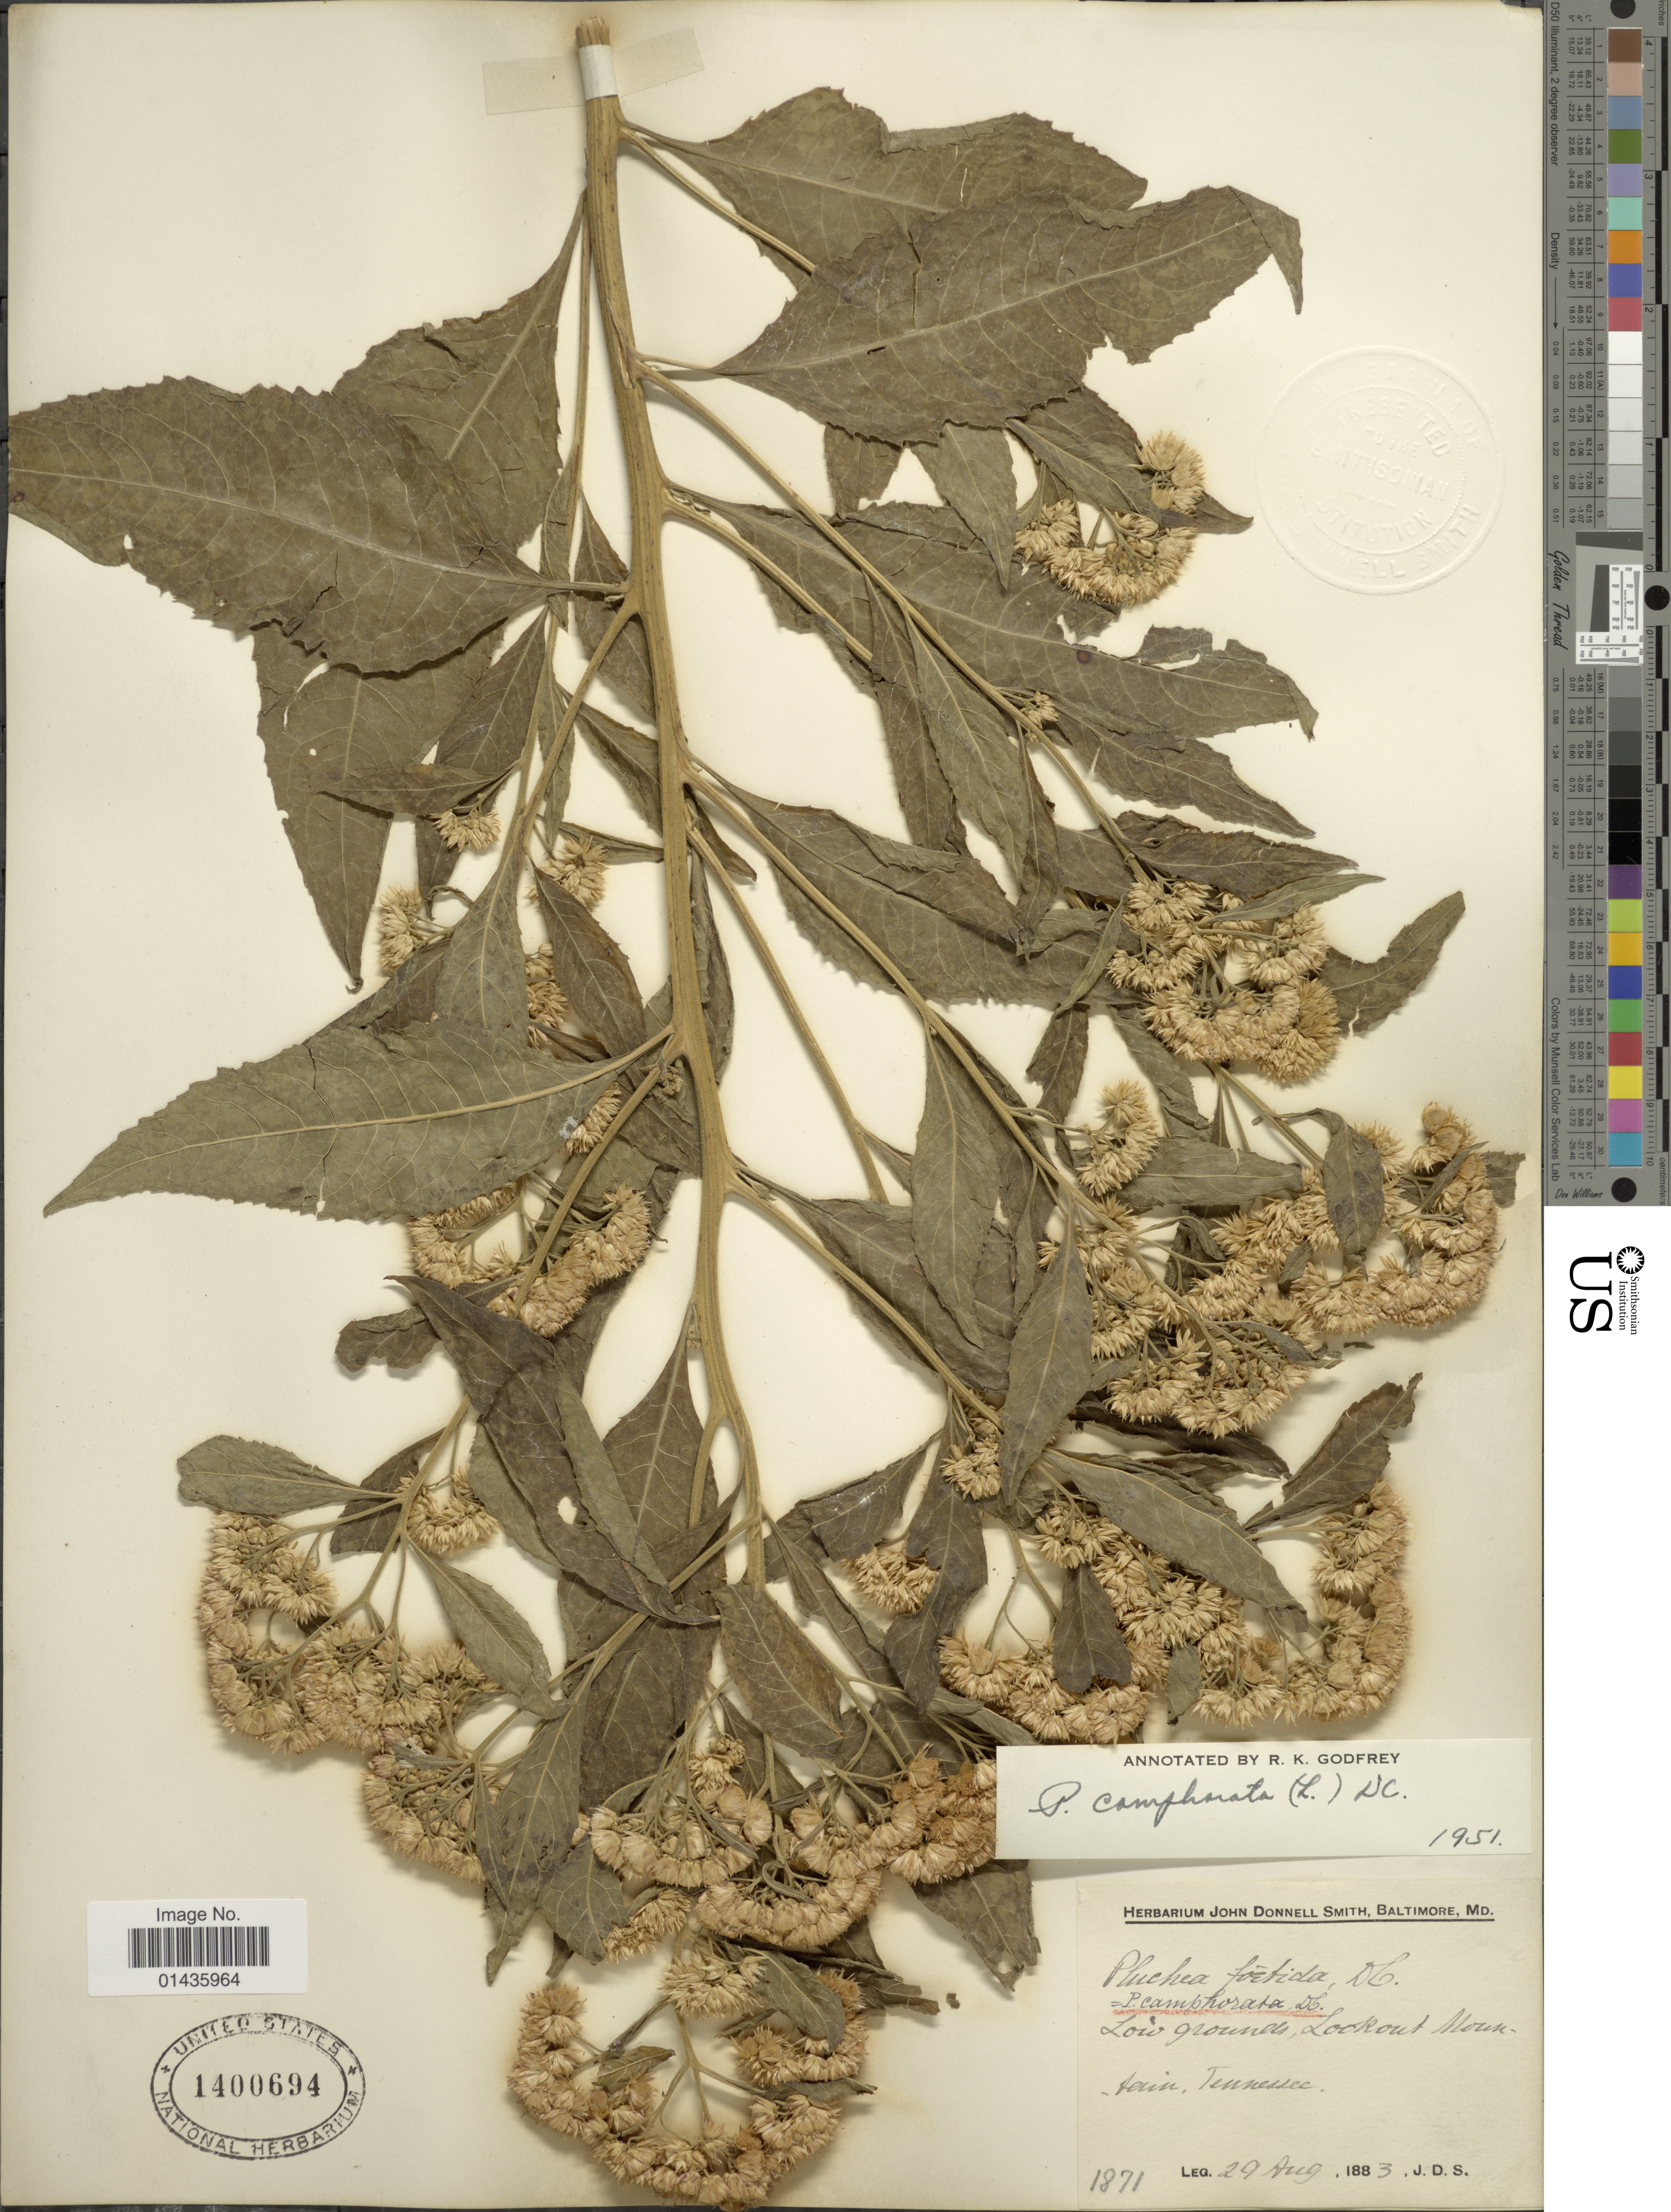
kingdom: Plantae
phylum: Tracheophyta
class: Magnoliopsida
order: Asterales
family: Asteraceae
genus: Pluchea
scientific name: Pluchea camphorata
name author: (L.) DC.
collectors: J. Donnell Smith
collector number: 1871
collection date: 1883-08-29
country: United States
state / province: Tennessee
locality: Low grounds, Lookout Mountain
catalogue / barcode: US 1400694